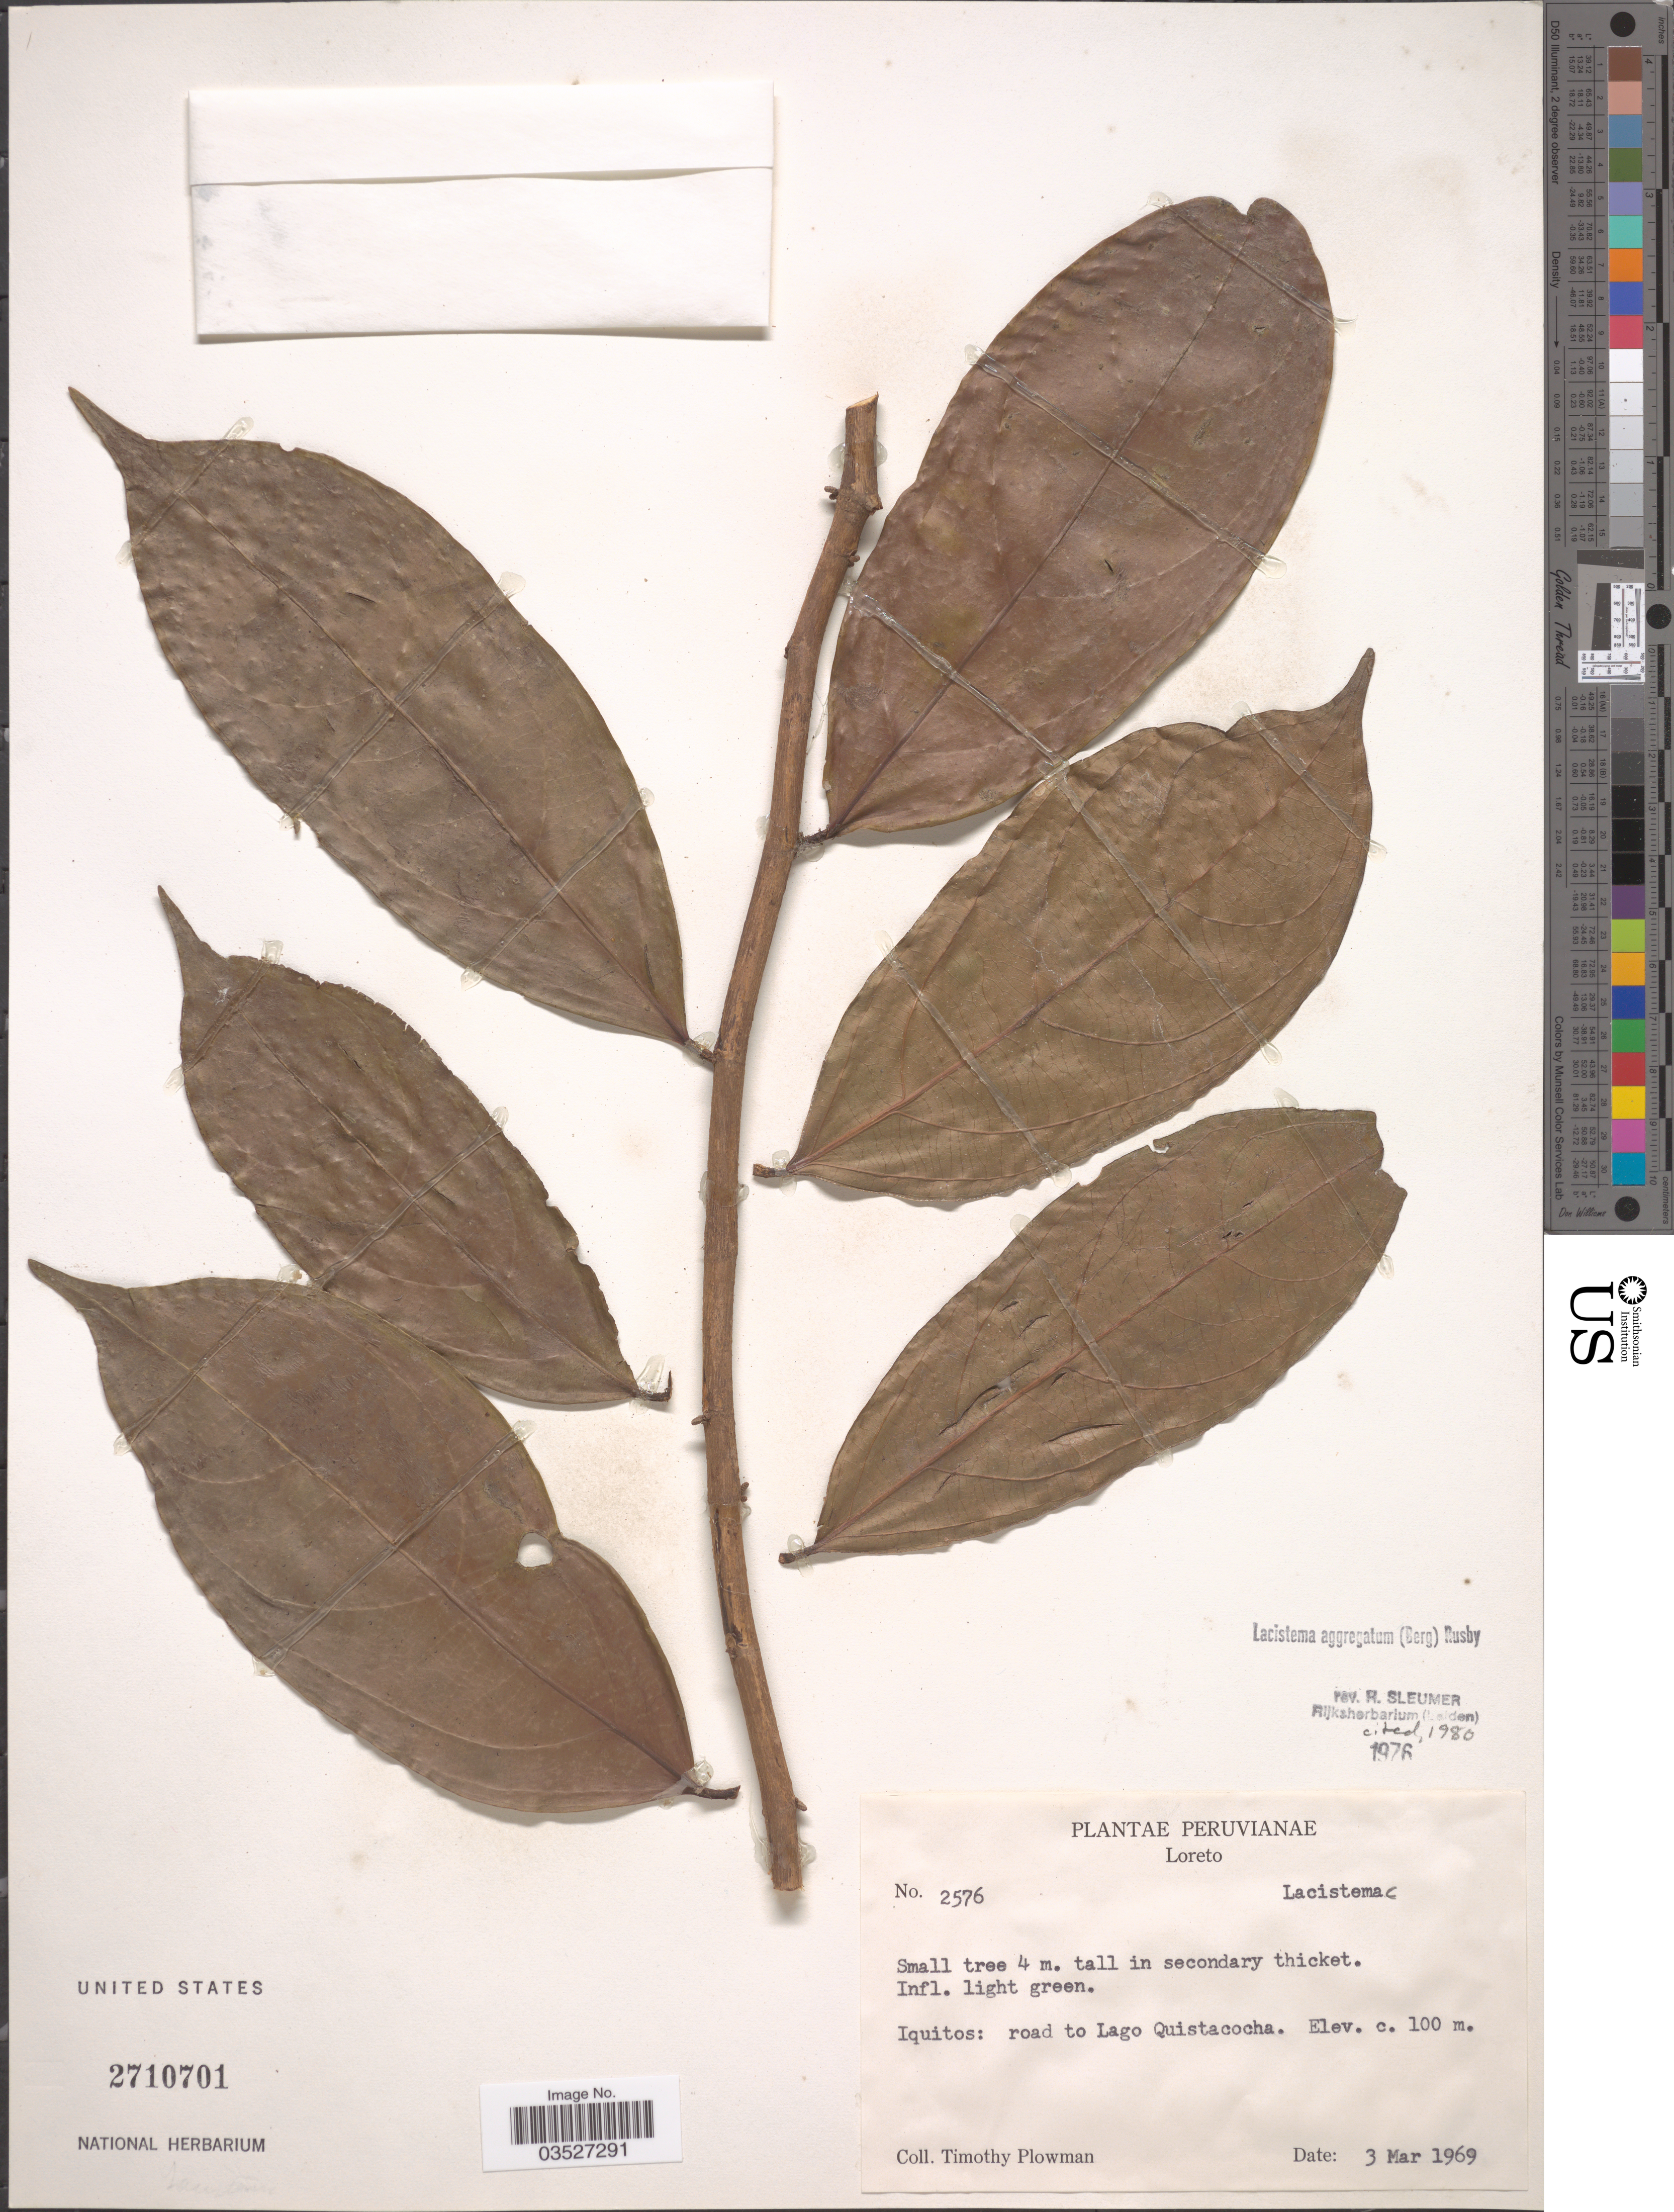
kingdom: Plantae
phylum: Tracheophyta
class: Magnoliopsida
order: Malpighiales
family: Lacistemataceae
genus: Lacistema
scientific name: Lacistema aggregatum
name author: (P.J. Bergius) Rusby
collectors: T. Plowman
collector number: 2576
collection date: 1969-03-03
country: Peru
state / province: Loreto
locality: Iquitos: road to Lago Quistacocha.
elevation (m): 100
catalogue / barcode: US 2710701